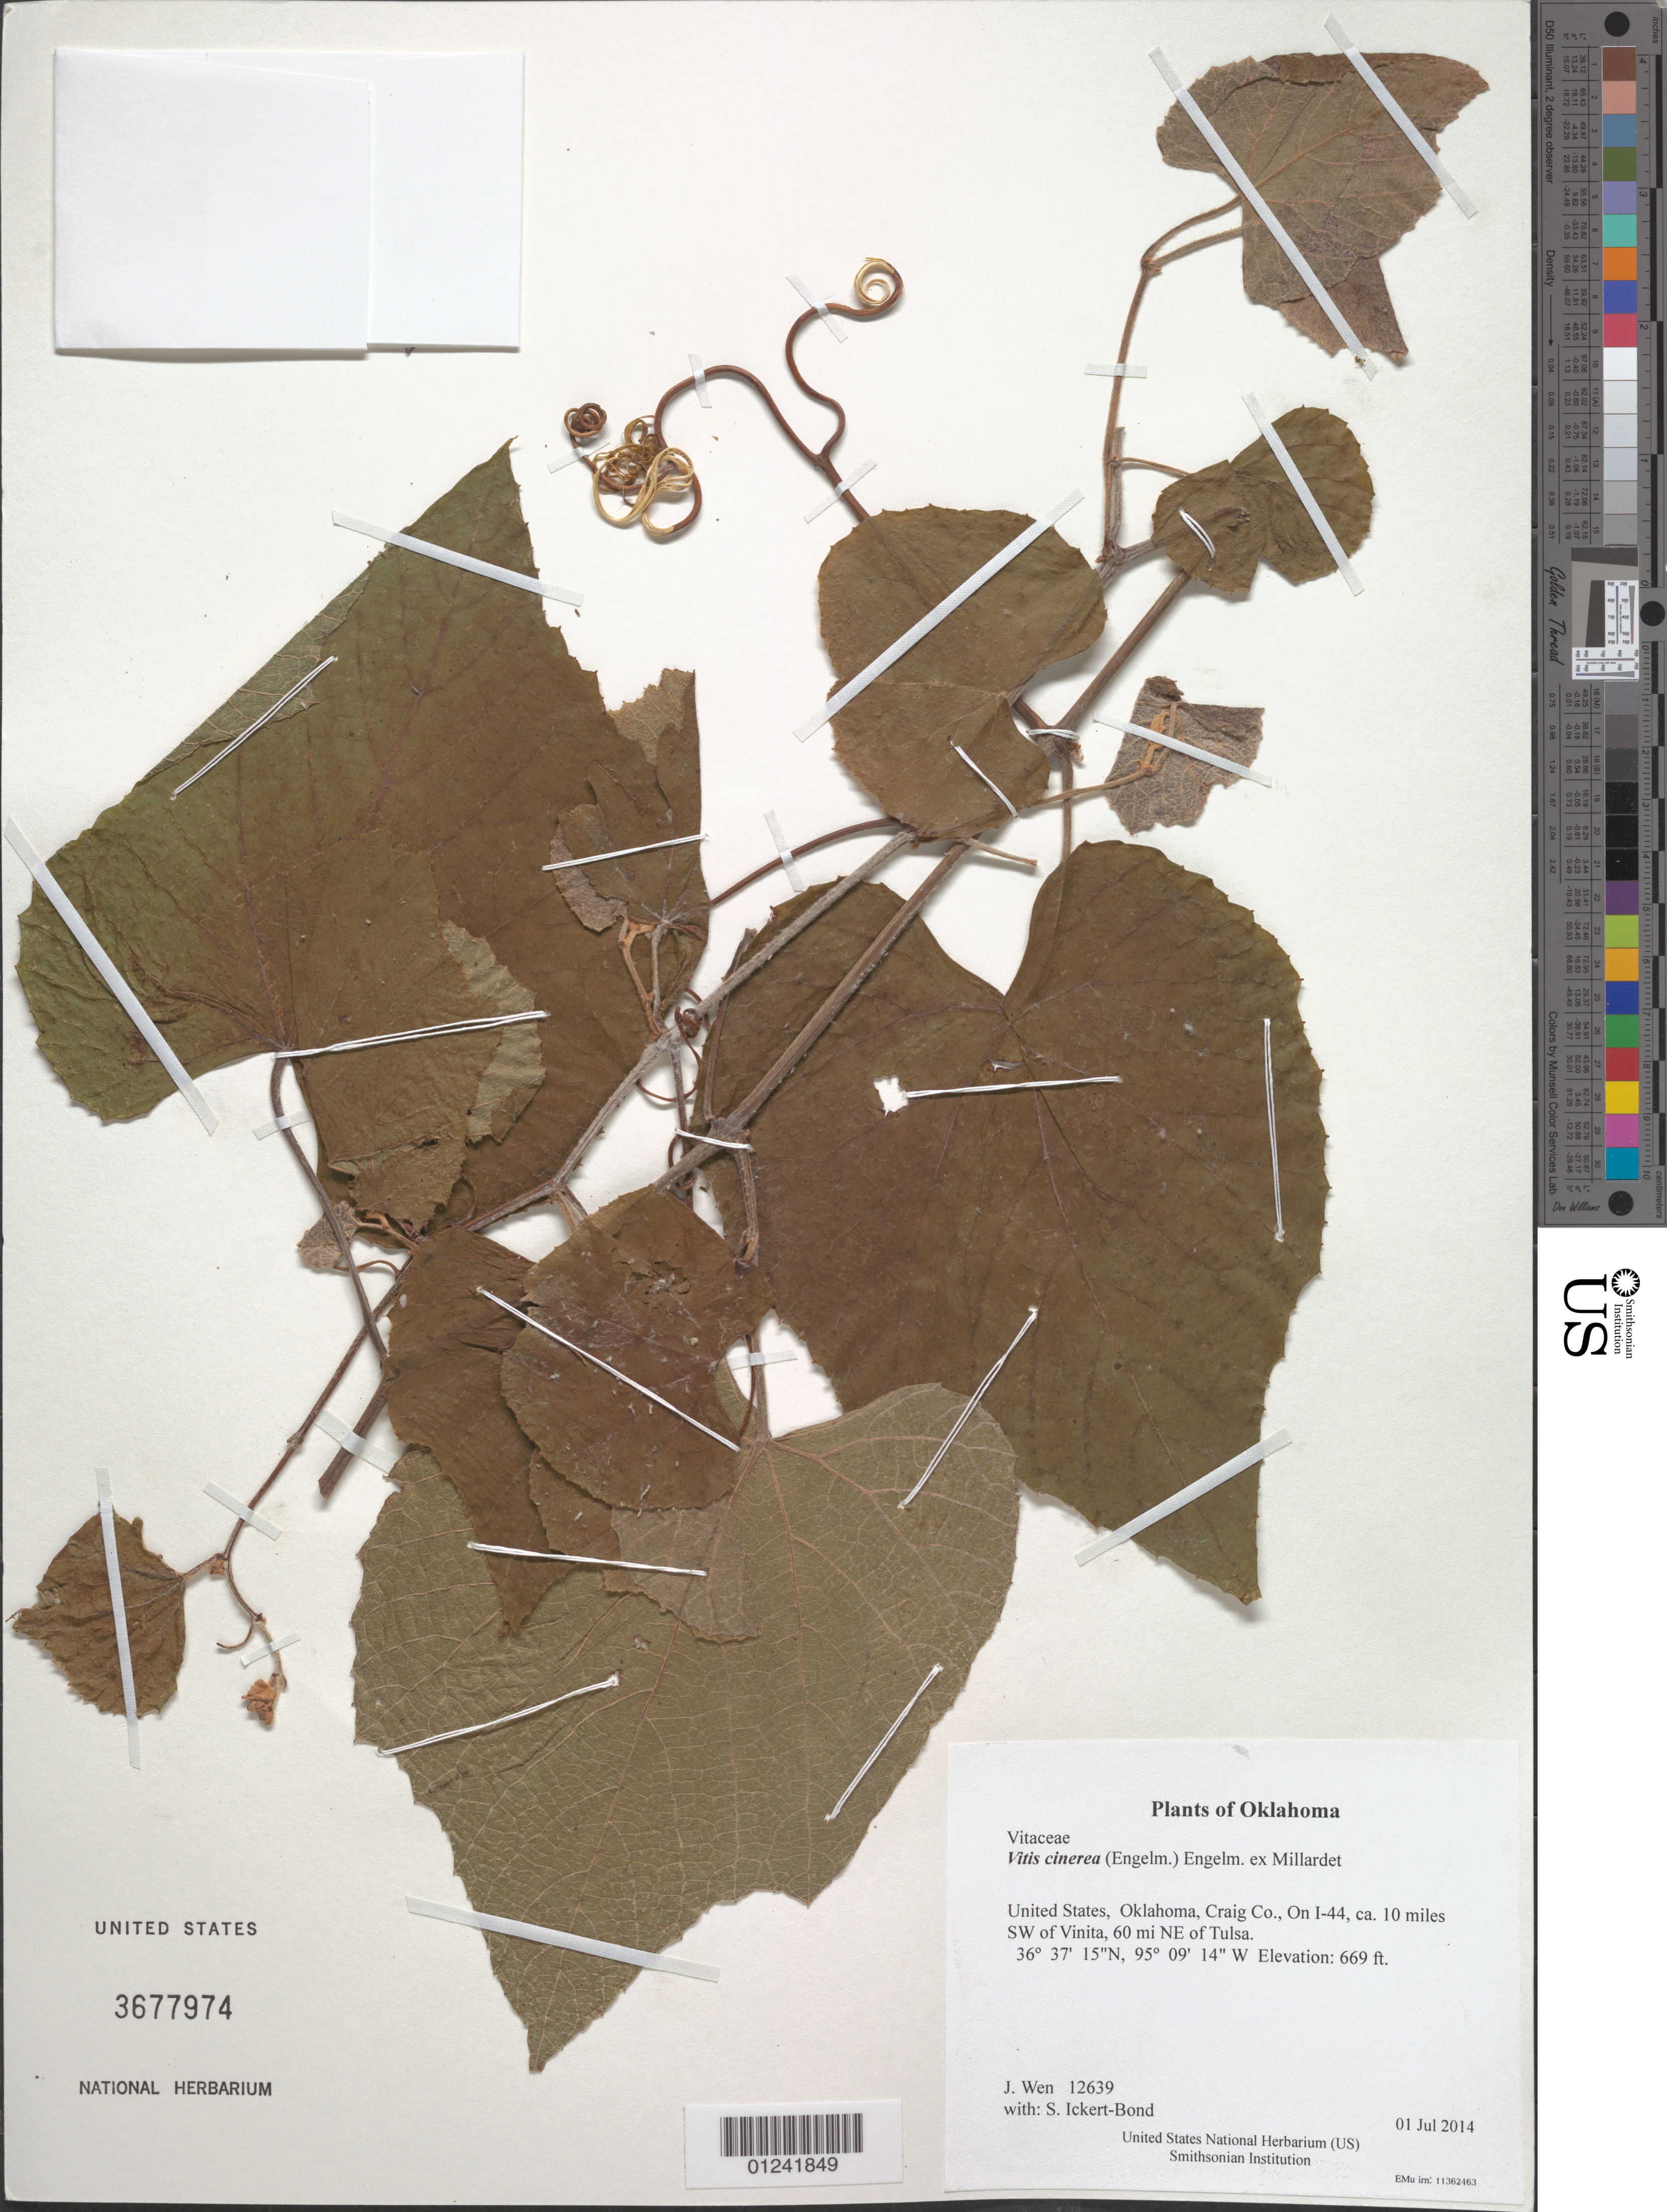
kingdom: Plantae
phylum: Tracheophyta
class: Magnoliopsida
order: Vitales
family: Vitaceae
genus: Vitis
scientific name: Vitis cinerea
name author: (Engelm.) Millardet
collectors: J. Wen & S. Ickert-Bond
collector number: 12639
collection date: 2014-07-01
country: United States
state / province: Oklahoma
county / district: Craig Co.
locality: On I-44, ca. 10 miles SW of Vinita, 60 mi NE of Tulsa.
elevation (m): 204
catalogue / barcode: US 3677974